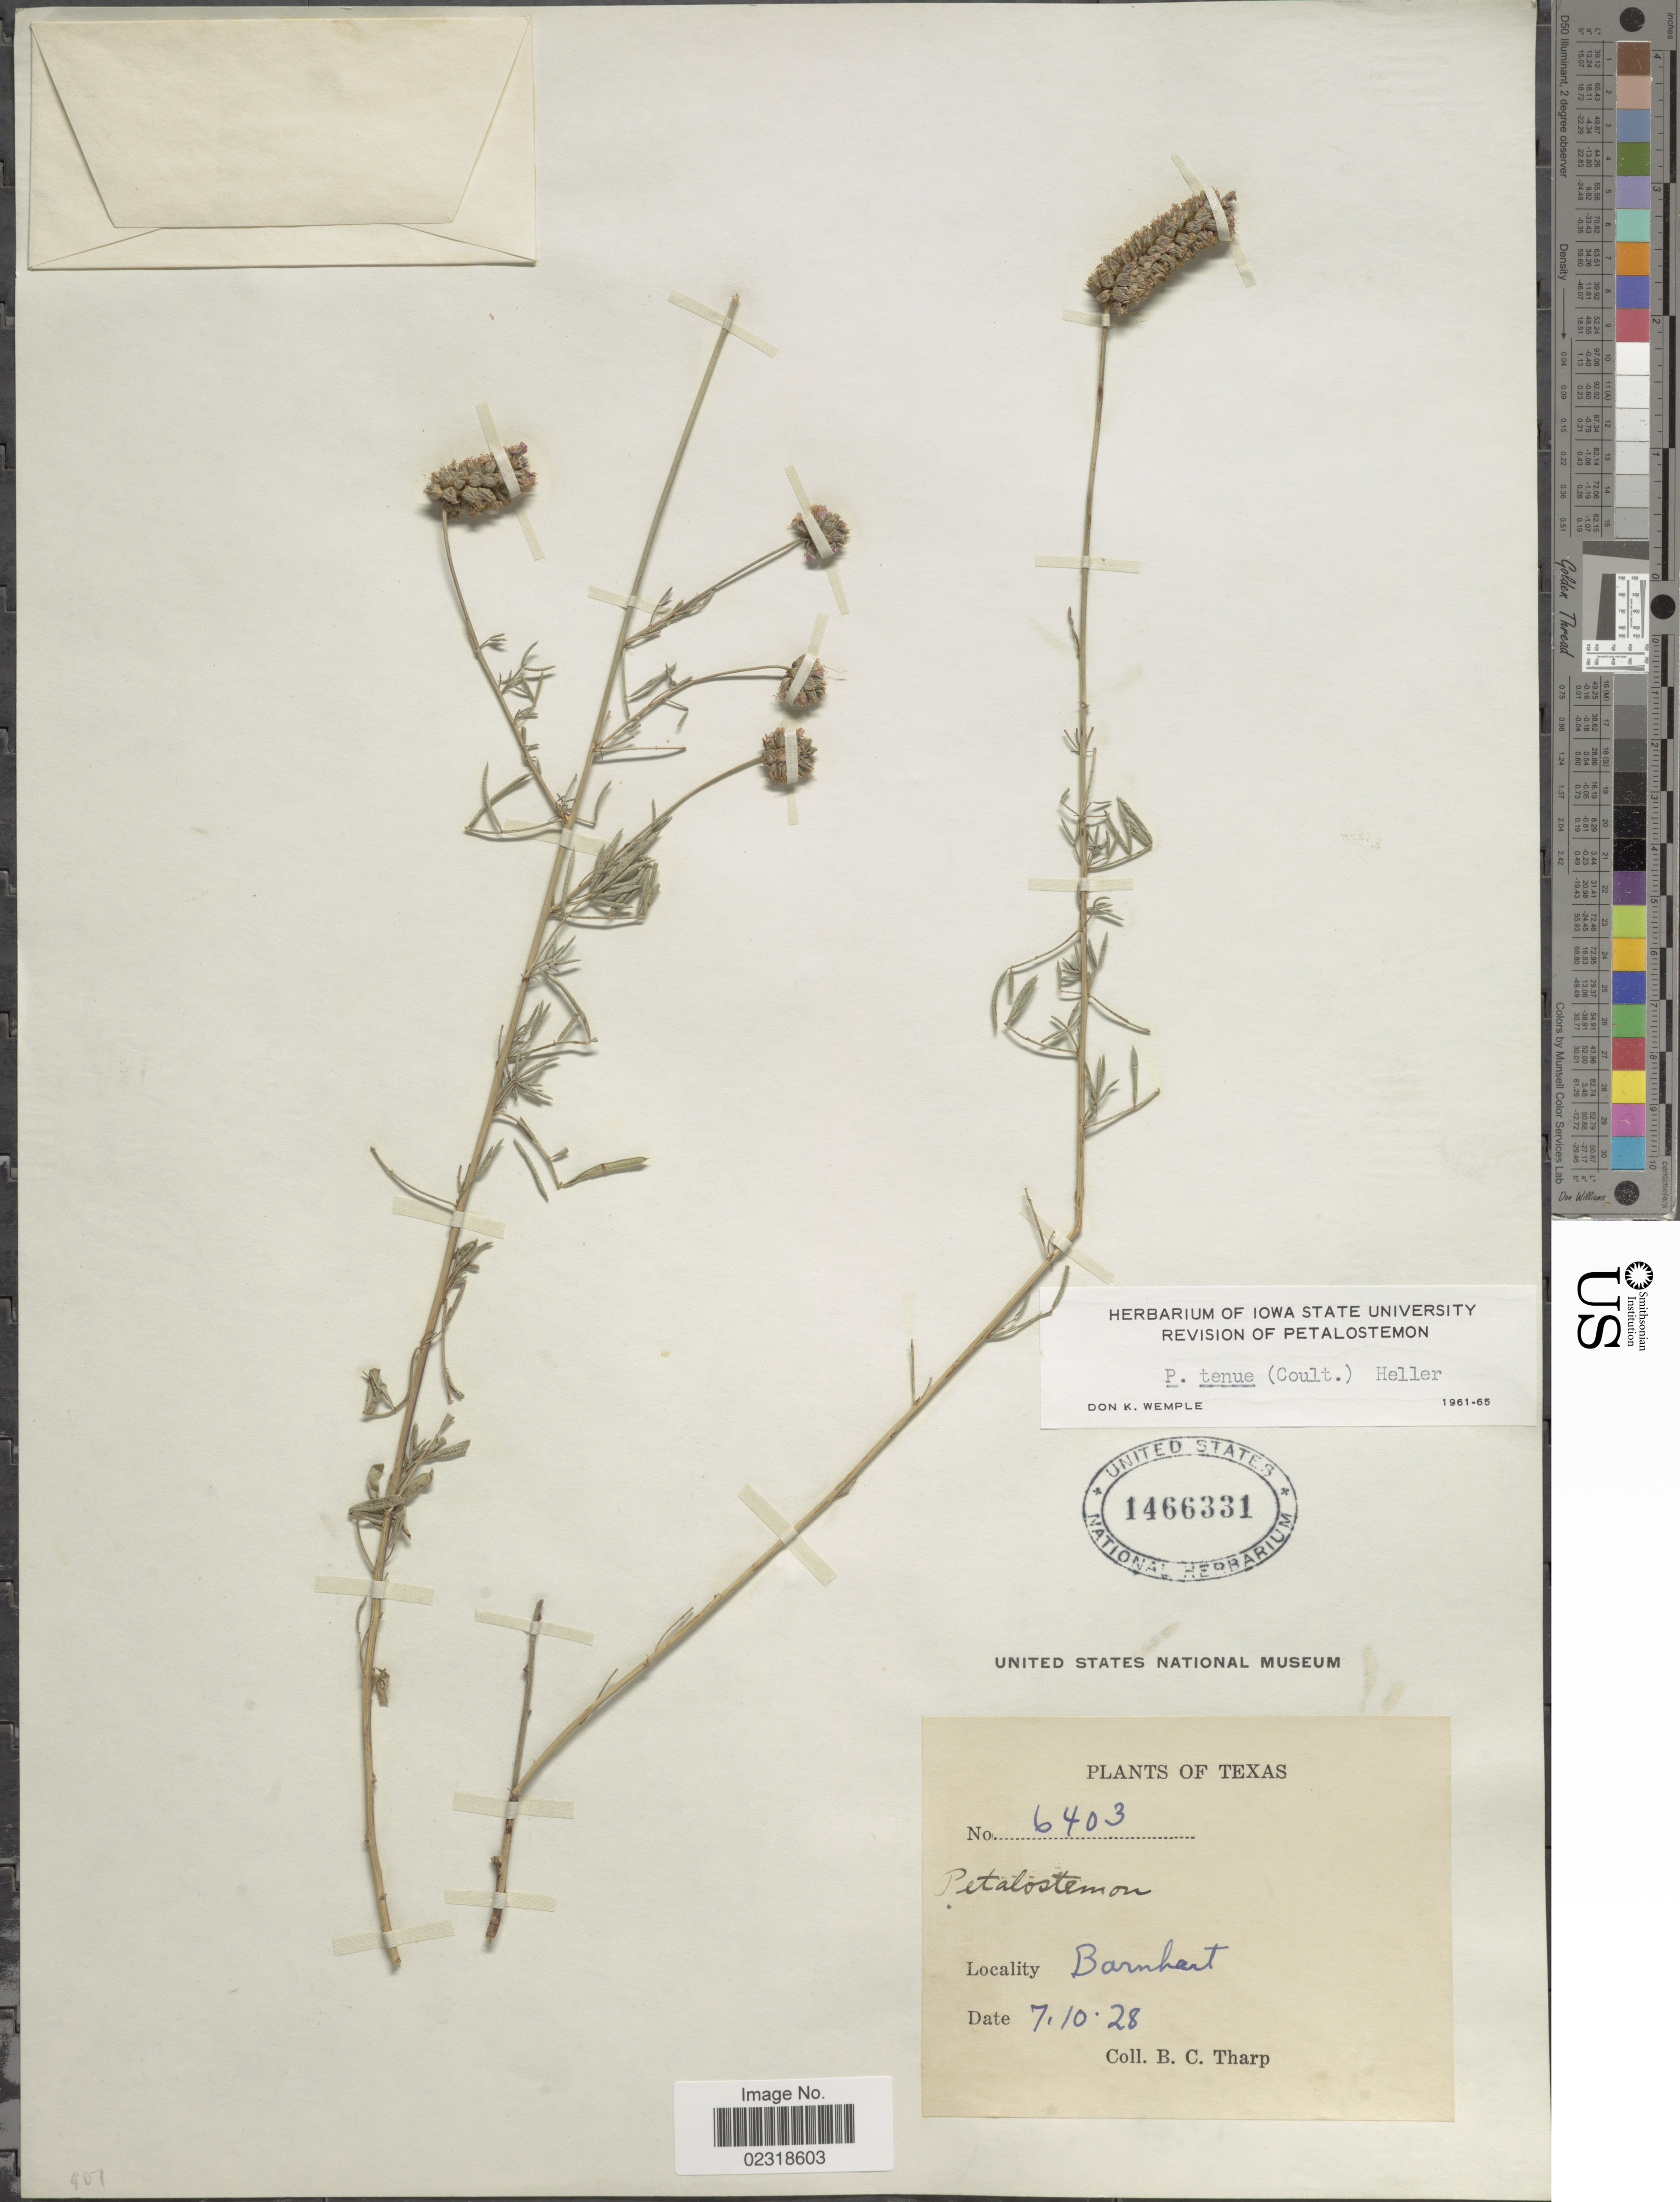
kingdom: Plantae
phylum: Tracheophyta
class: Magnoliopsida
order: Fabales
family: Fabaceae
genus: Dalea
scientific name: Dalea tenuis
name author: (J.M. Coult.) Shinners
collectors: B. C. Tharp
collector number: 6403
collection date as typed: Transcribed d/m/y: 10/7/28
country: United States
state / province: Texas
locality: Barnhart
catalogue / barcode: US 1466331